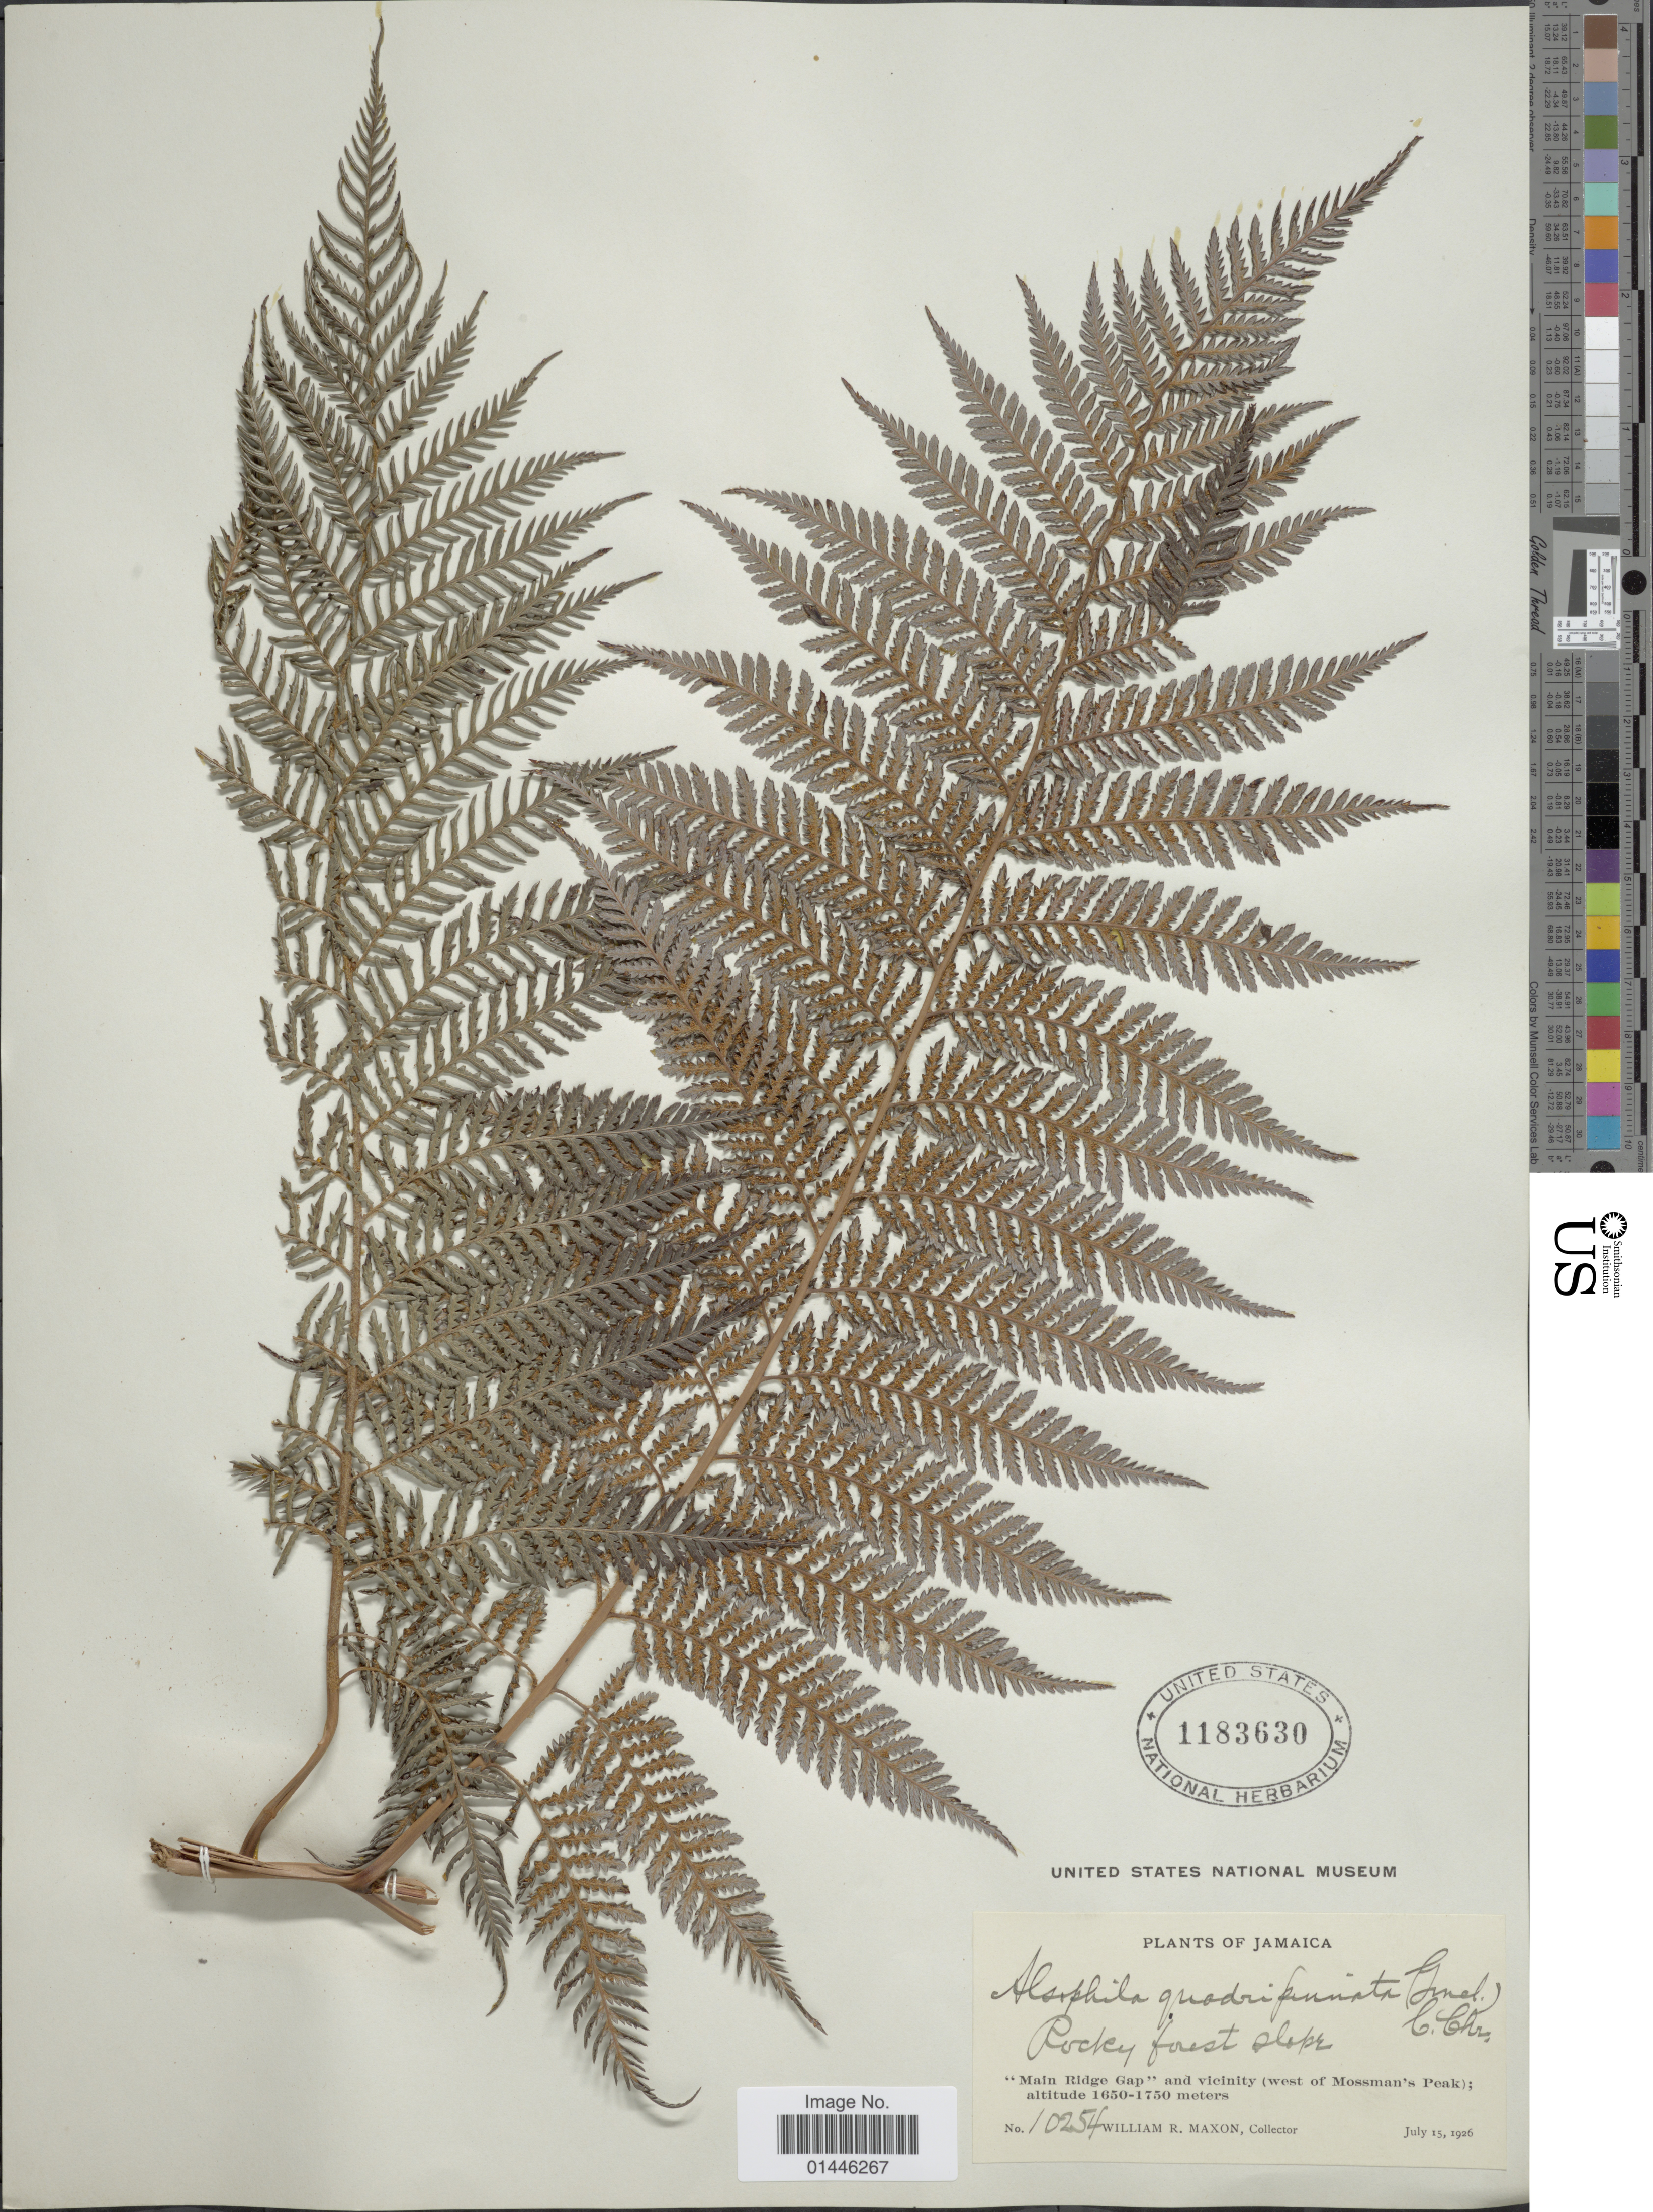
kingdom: Plantae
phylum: Tracheophyta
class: Polypodiopsida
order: Cyatheales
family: Dicksoniaceae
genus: Lophosoria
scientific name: Lophosoria quadripinnata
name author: (J.F. Gmel.) C. Chr.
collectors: W. R. Maxon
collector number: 10254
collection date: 1926-07-15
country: Jamaica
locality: Main Ridge Gap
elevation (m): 1650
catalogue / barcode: US 1183630